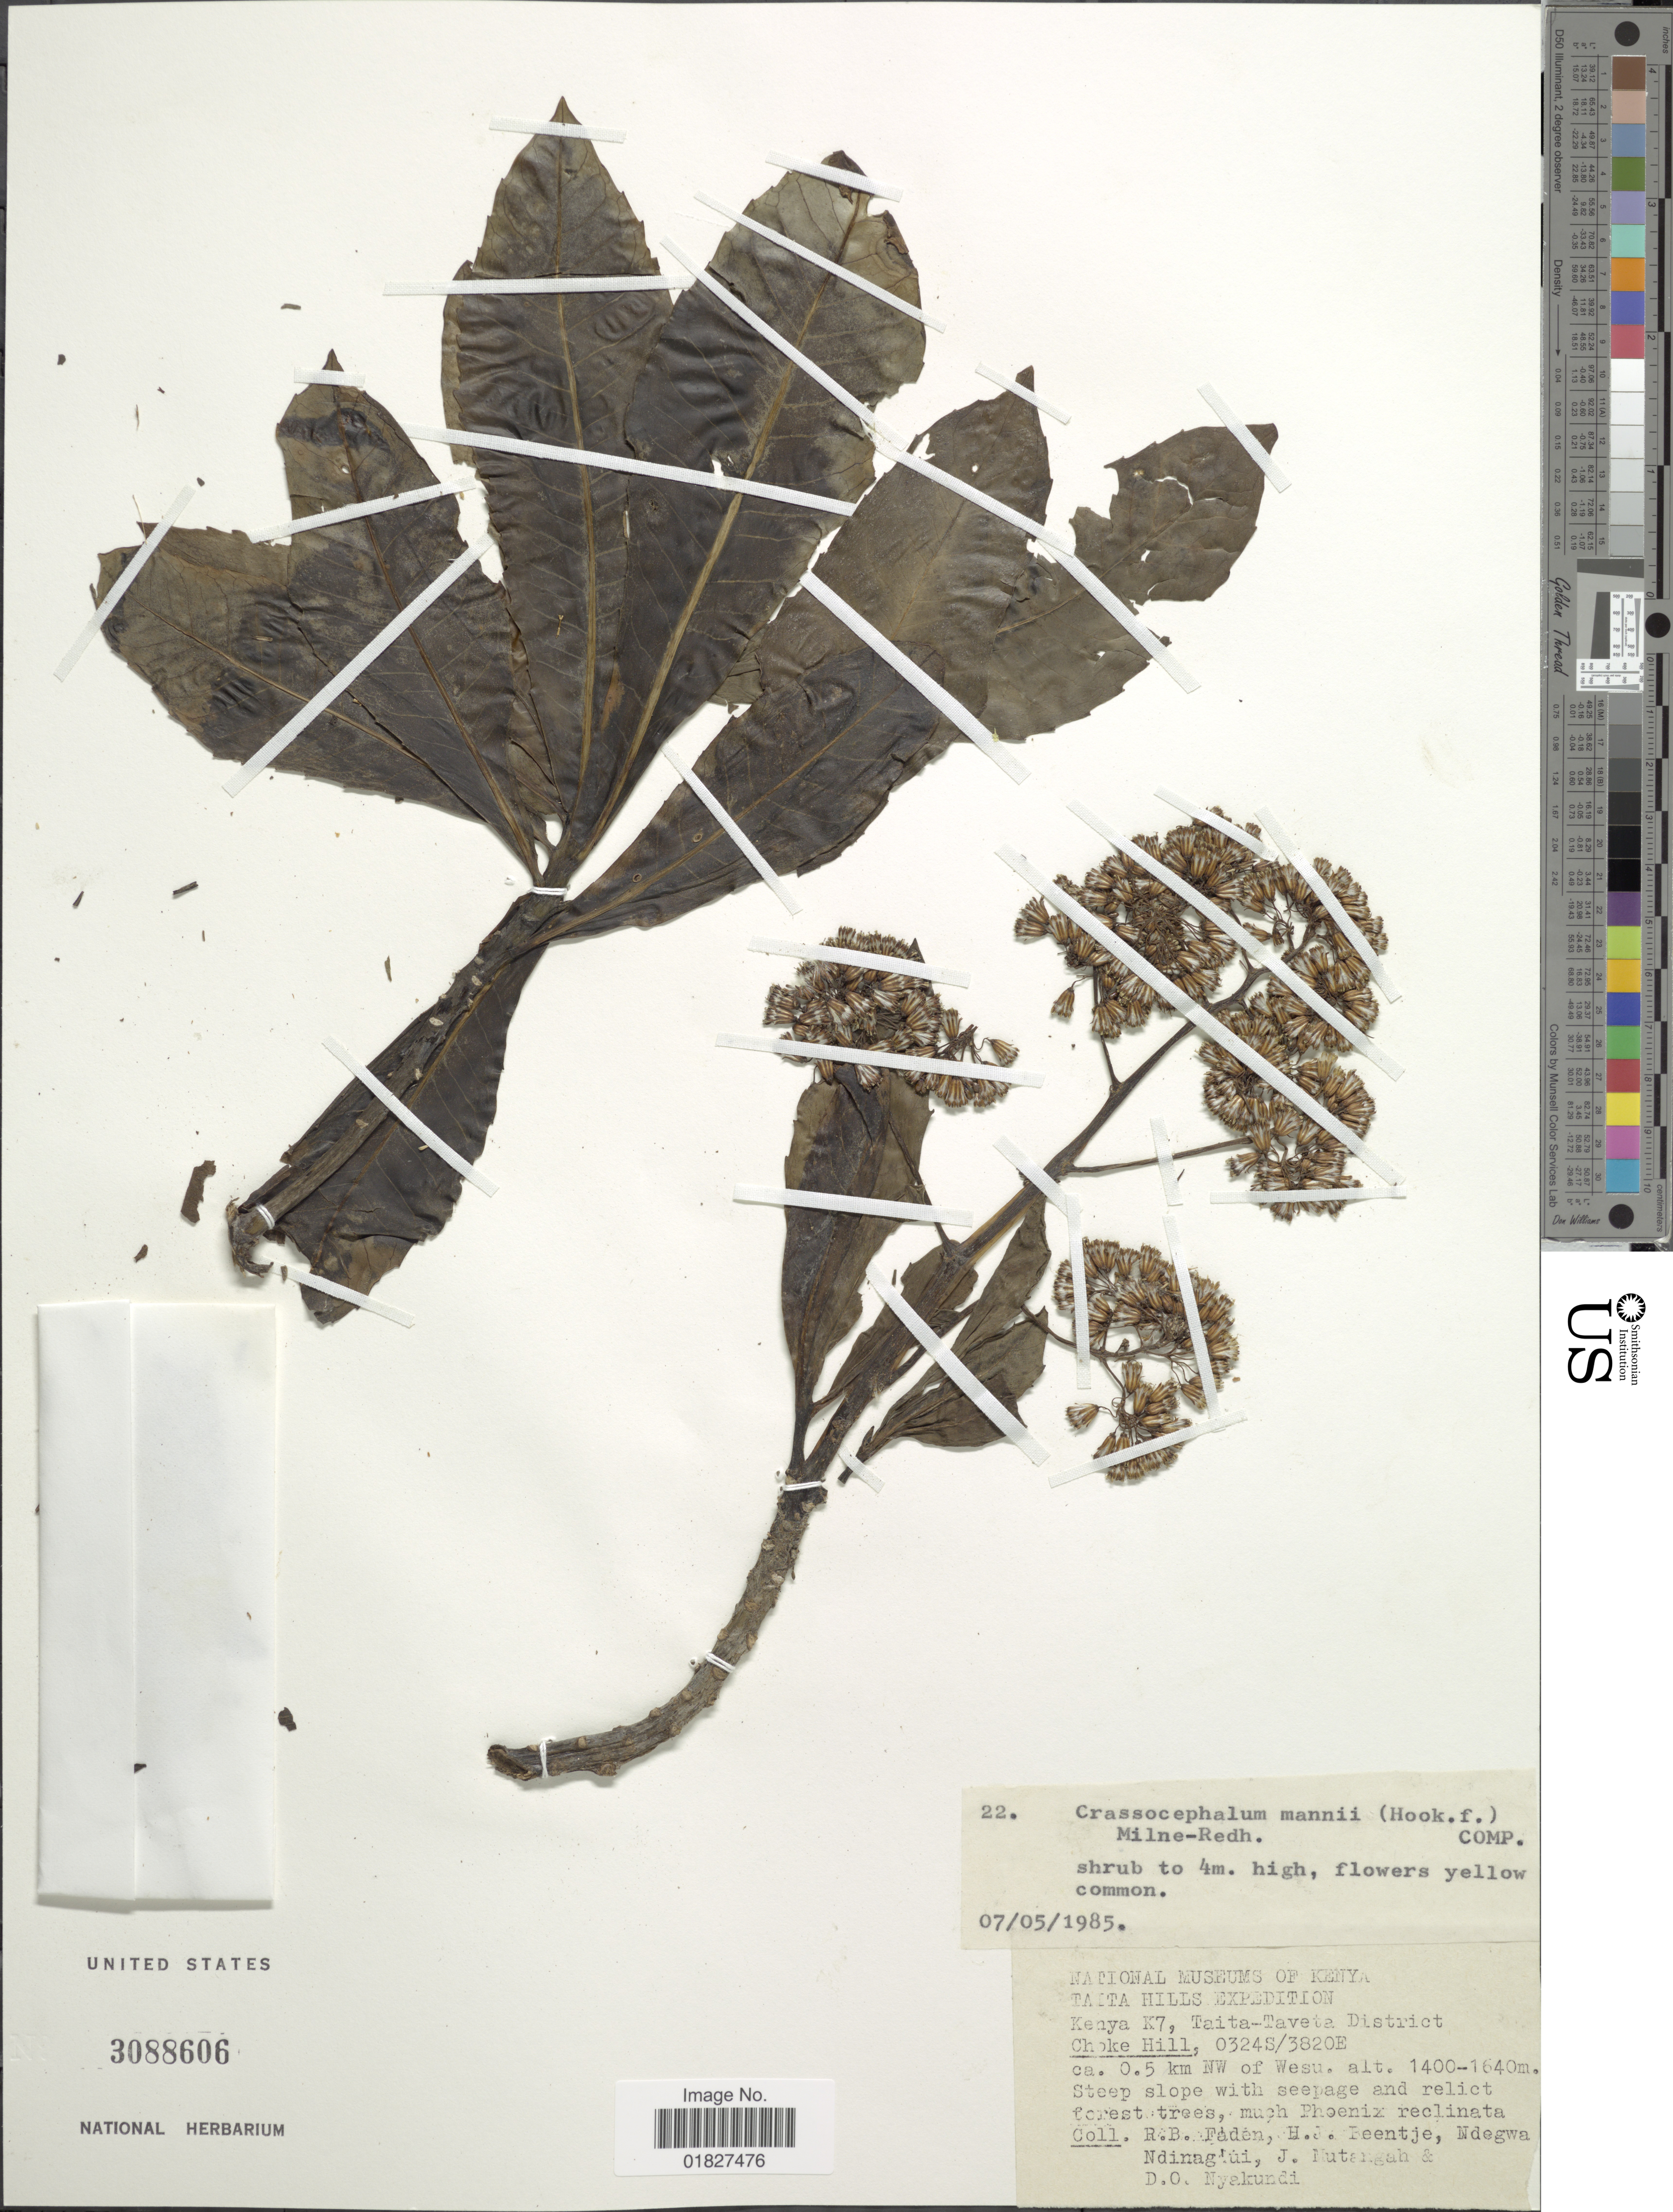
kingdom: Plantae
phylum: Tracheophyta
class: Magnoliopsida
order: Asterales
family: Asteraceae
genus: Crassocephalum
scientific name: Crassocephalum mannii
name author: (Hook. f.) Milne-Redh.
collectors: R. B. Faden, H. J. Beentje, N. Ndinag'ui, J. Mutangah & D. Nyakundi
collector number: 22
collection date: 1985-05-07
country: Kenya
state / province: Taita Taveta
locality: Kenya K7, Taita-Taveta district, Choke Hill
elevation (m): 1400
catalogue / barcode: US 3088606